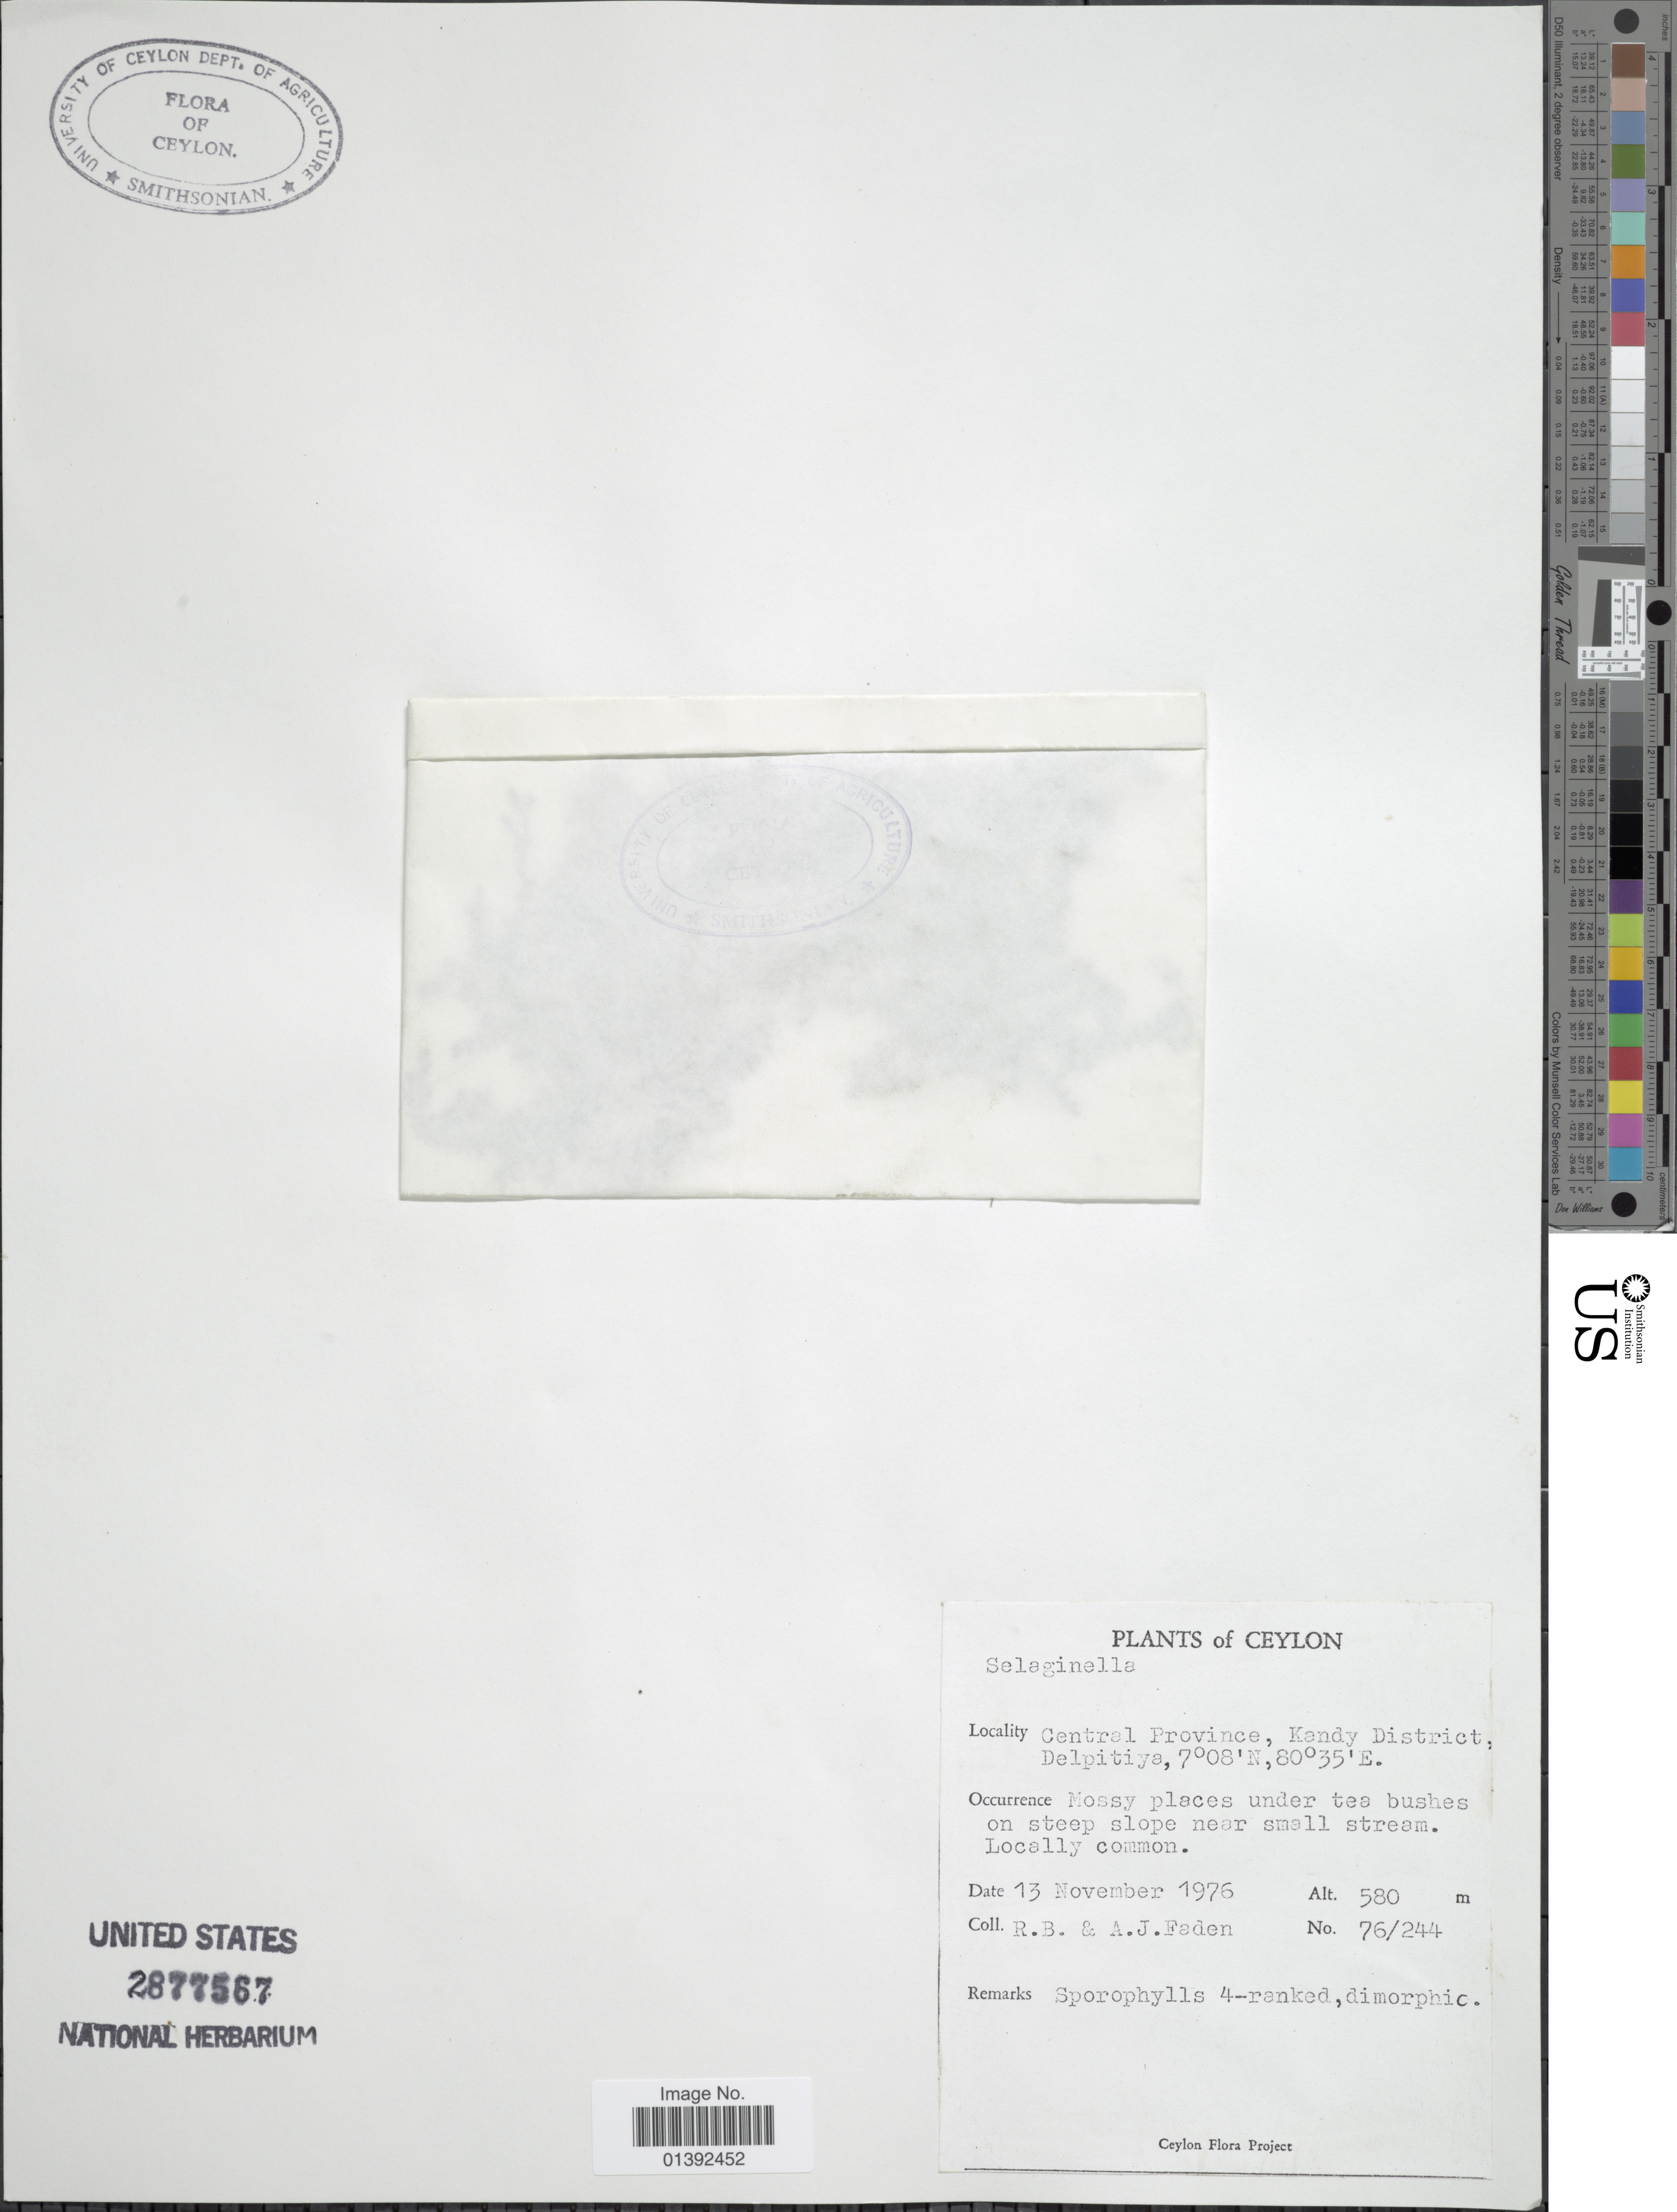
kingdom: Plantae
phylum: Tracheophyta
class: Lycopodiopsida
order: Selaginellales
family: Selaginellaceae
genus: Selaginella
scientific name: Selaginella sp.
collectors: R. B. Faden & A. J. Faden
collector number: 76/244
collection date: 1976-11-13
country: Sri Lanka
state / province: Central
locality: Ceylon, Kandy District, Delpitiya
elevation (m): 580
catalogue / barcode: US 2877567